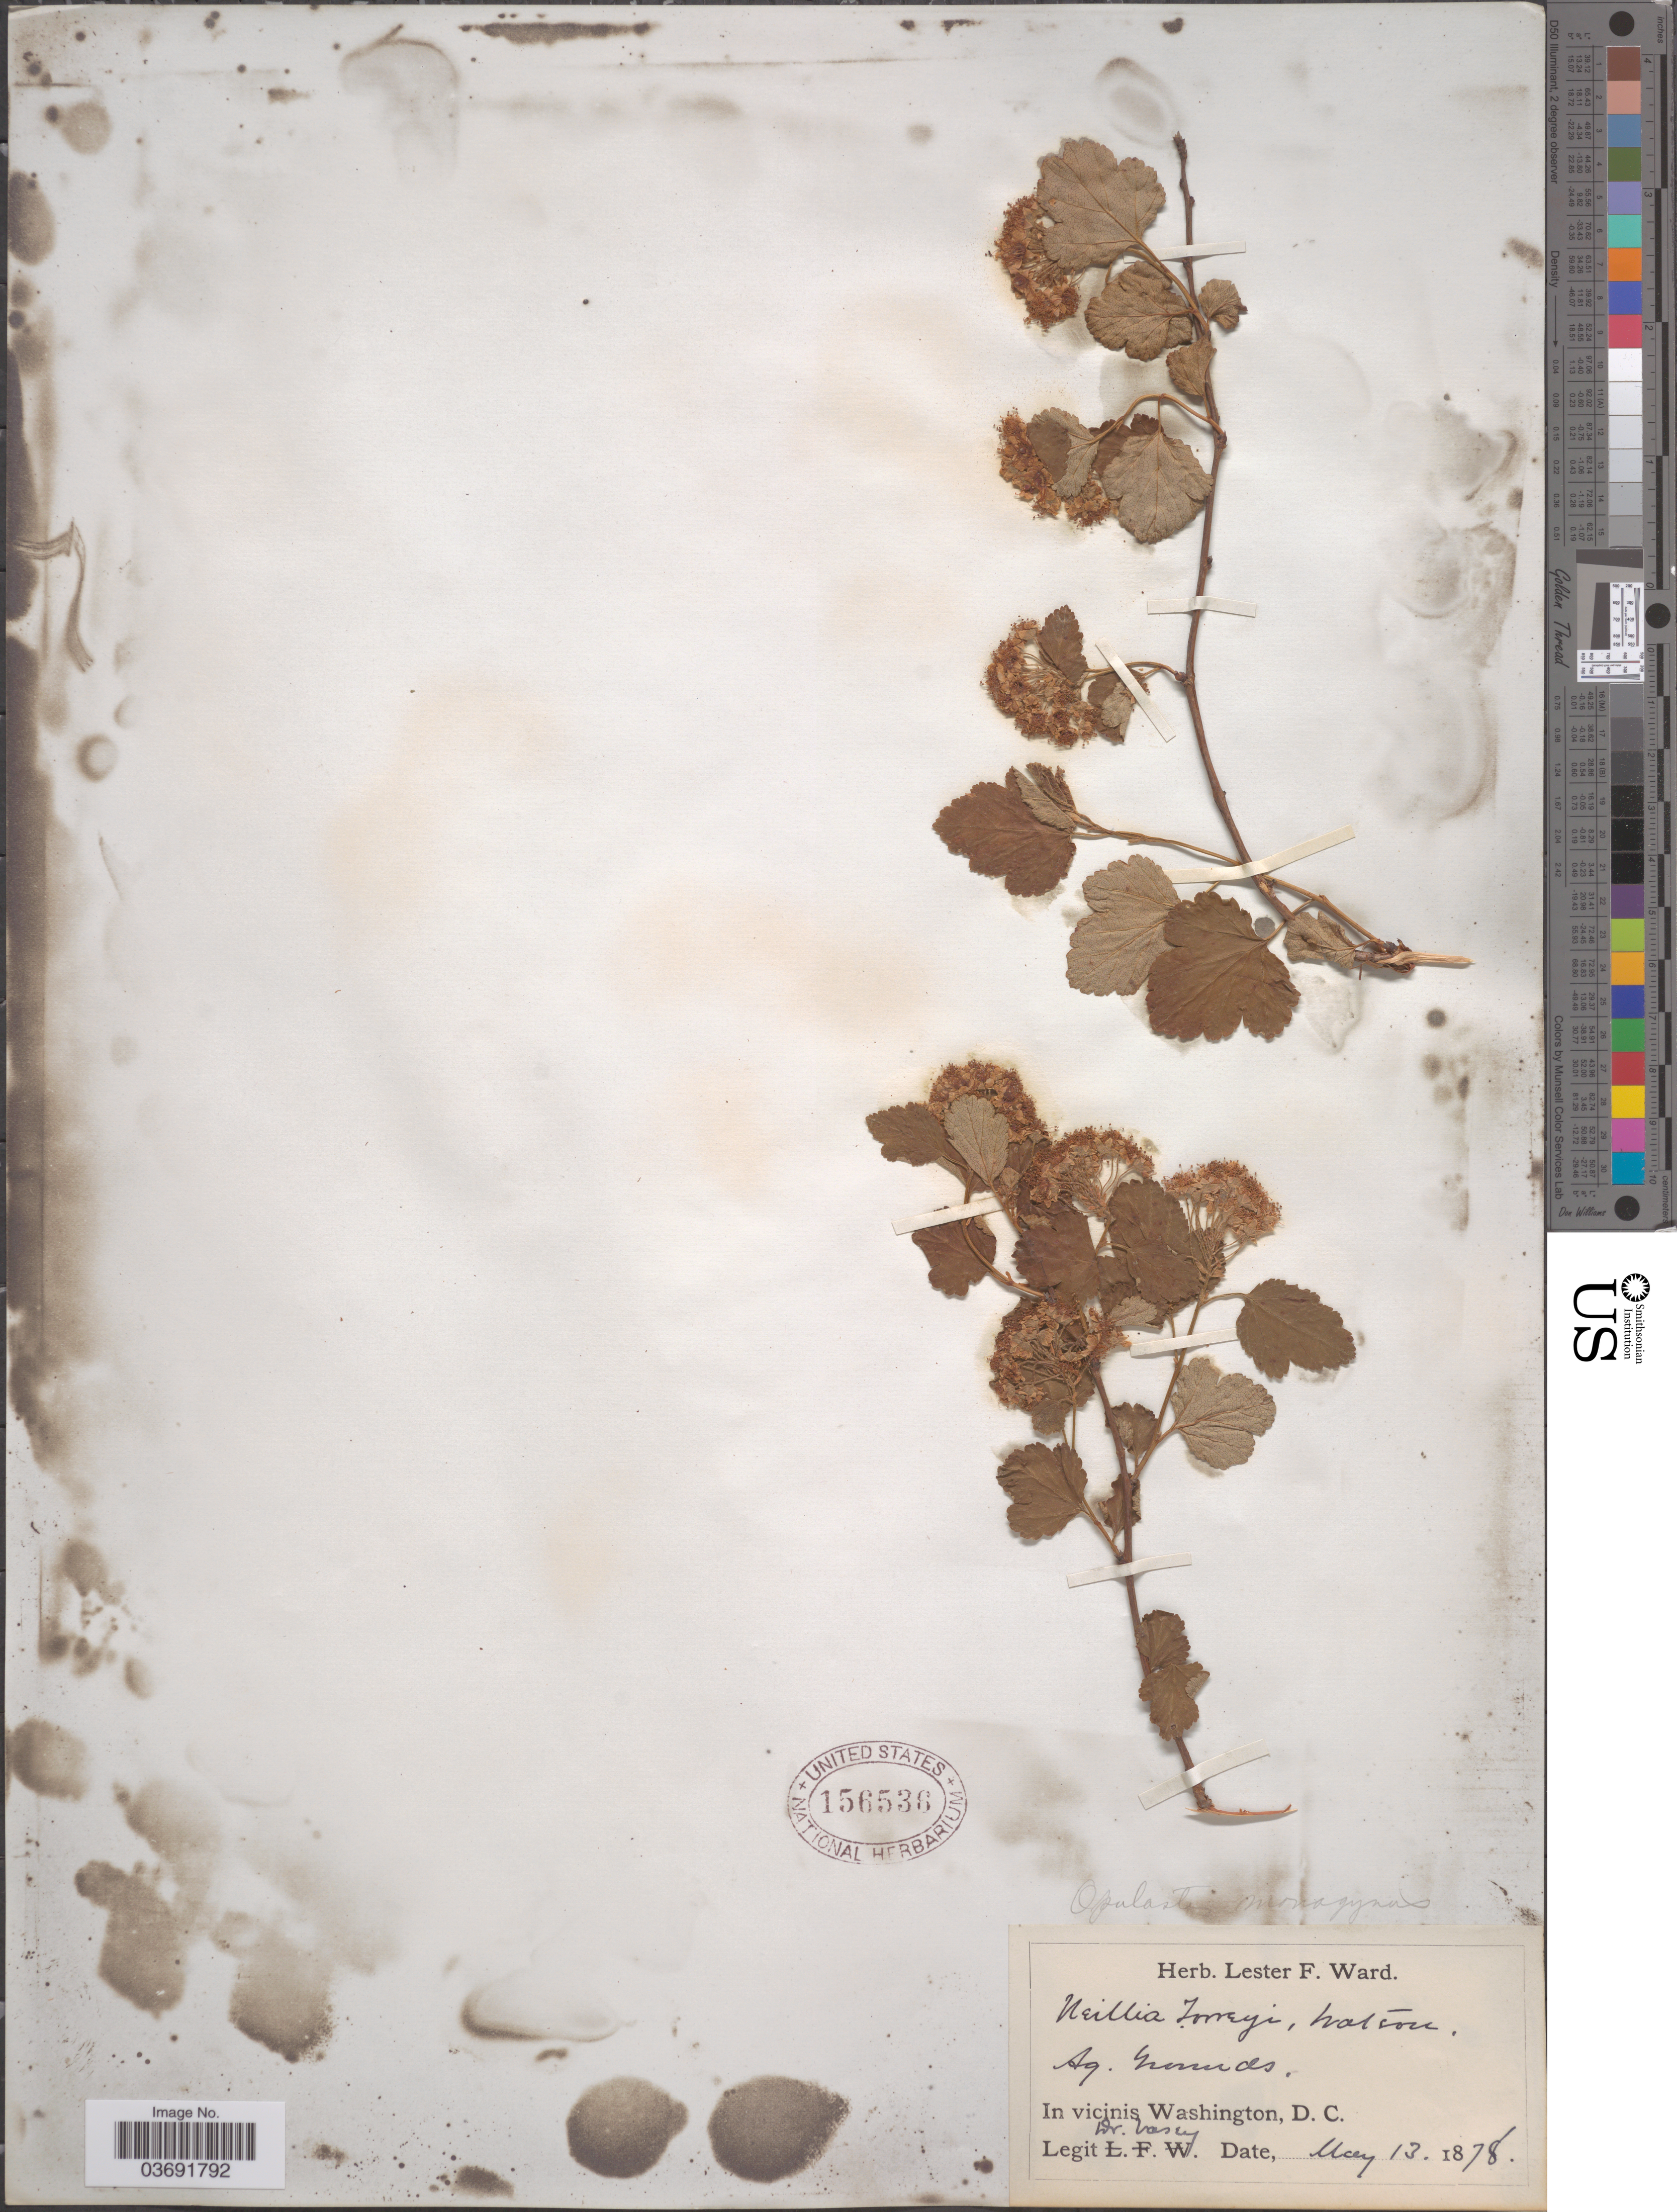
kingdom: Plantae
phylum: Tracheophyta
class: Magnoliopsida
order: Rosales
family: Rosaceae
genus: Physocarpus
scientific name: Physocarpus monogynus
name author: (Torr.) J.M. Coult.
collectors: Vasey, --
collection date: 1878-05-13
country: United States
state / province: District of Columbia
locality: Ag. Grounds. In vicinis Washington, D. C.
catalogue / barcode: US 156536